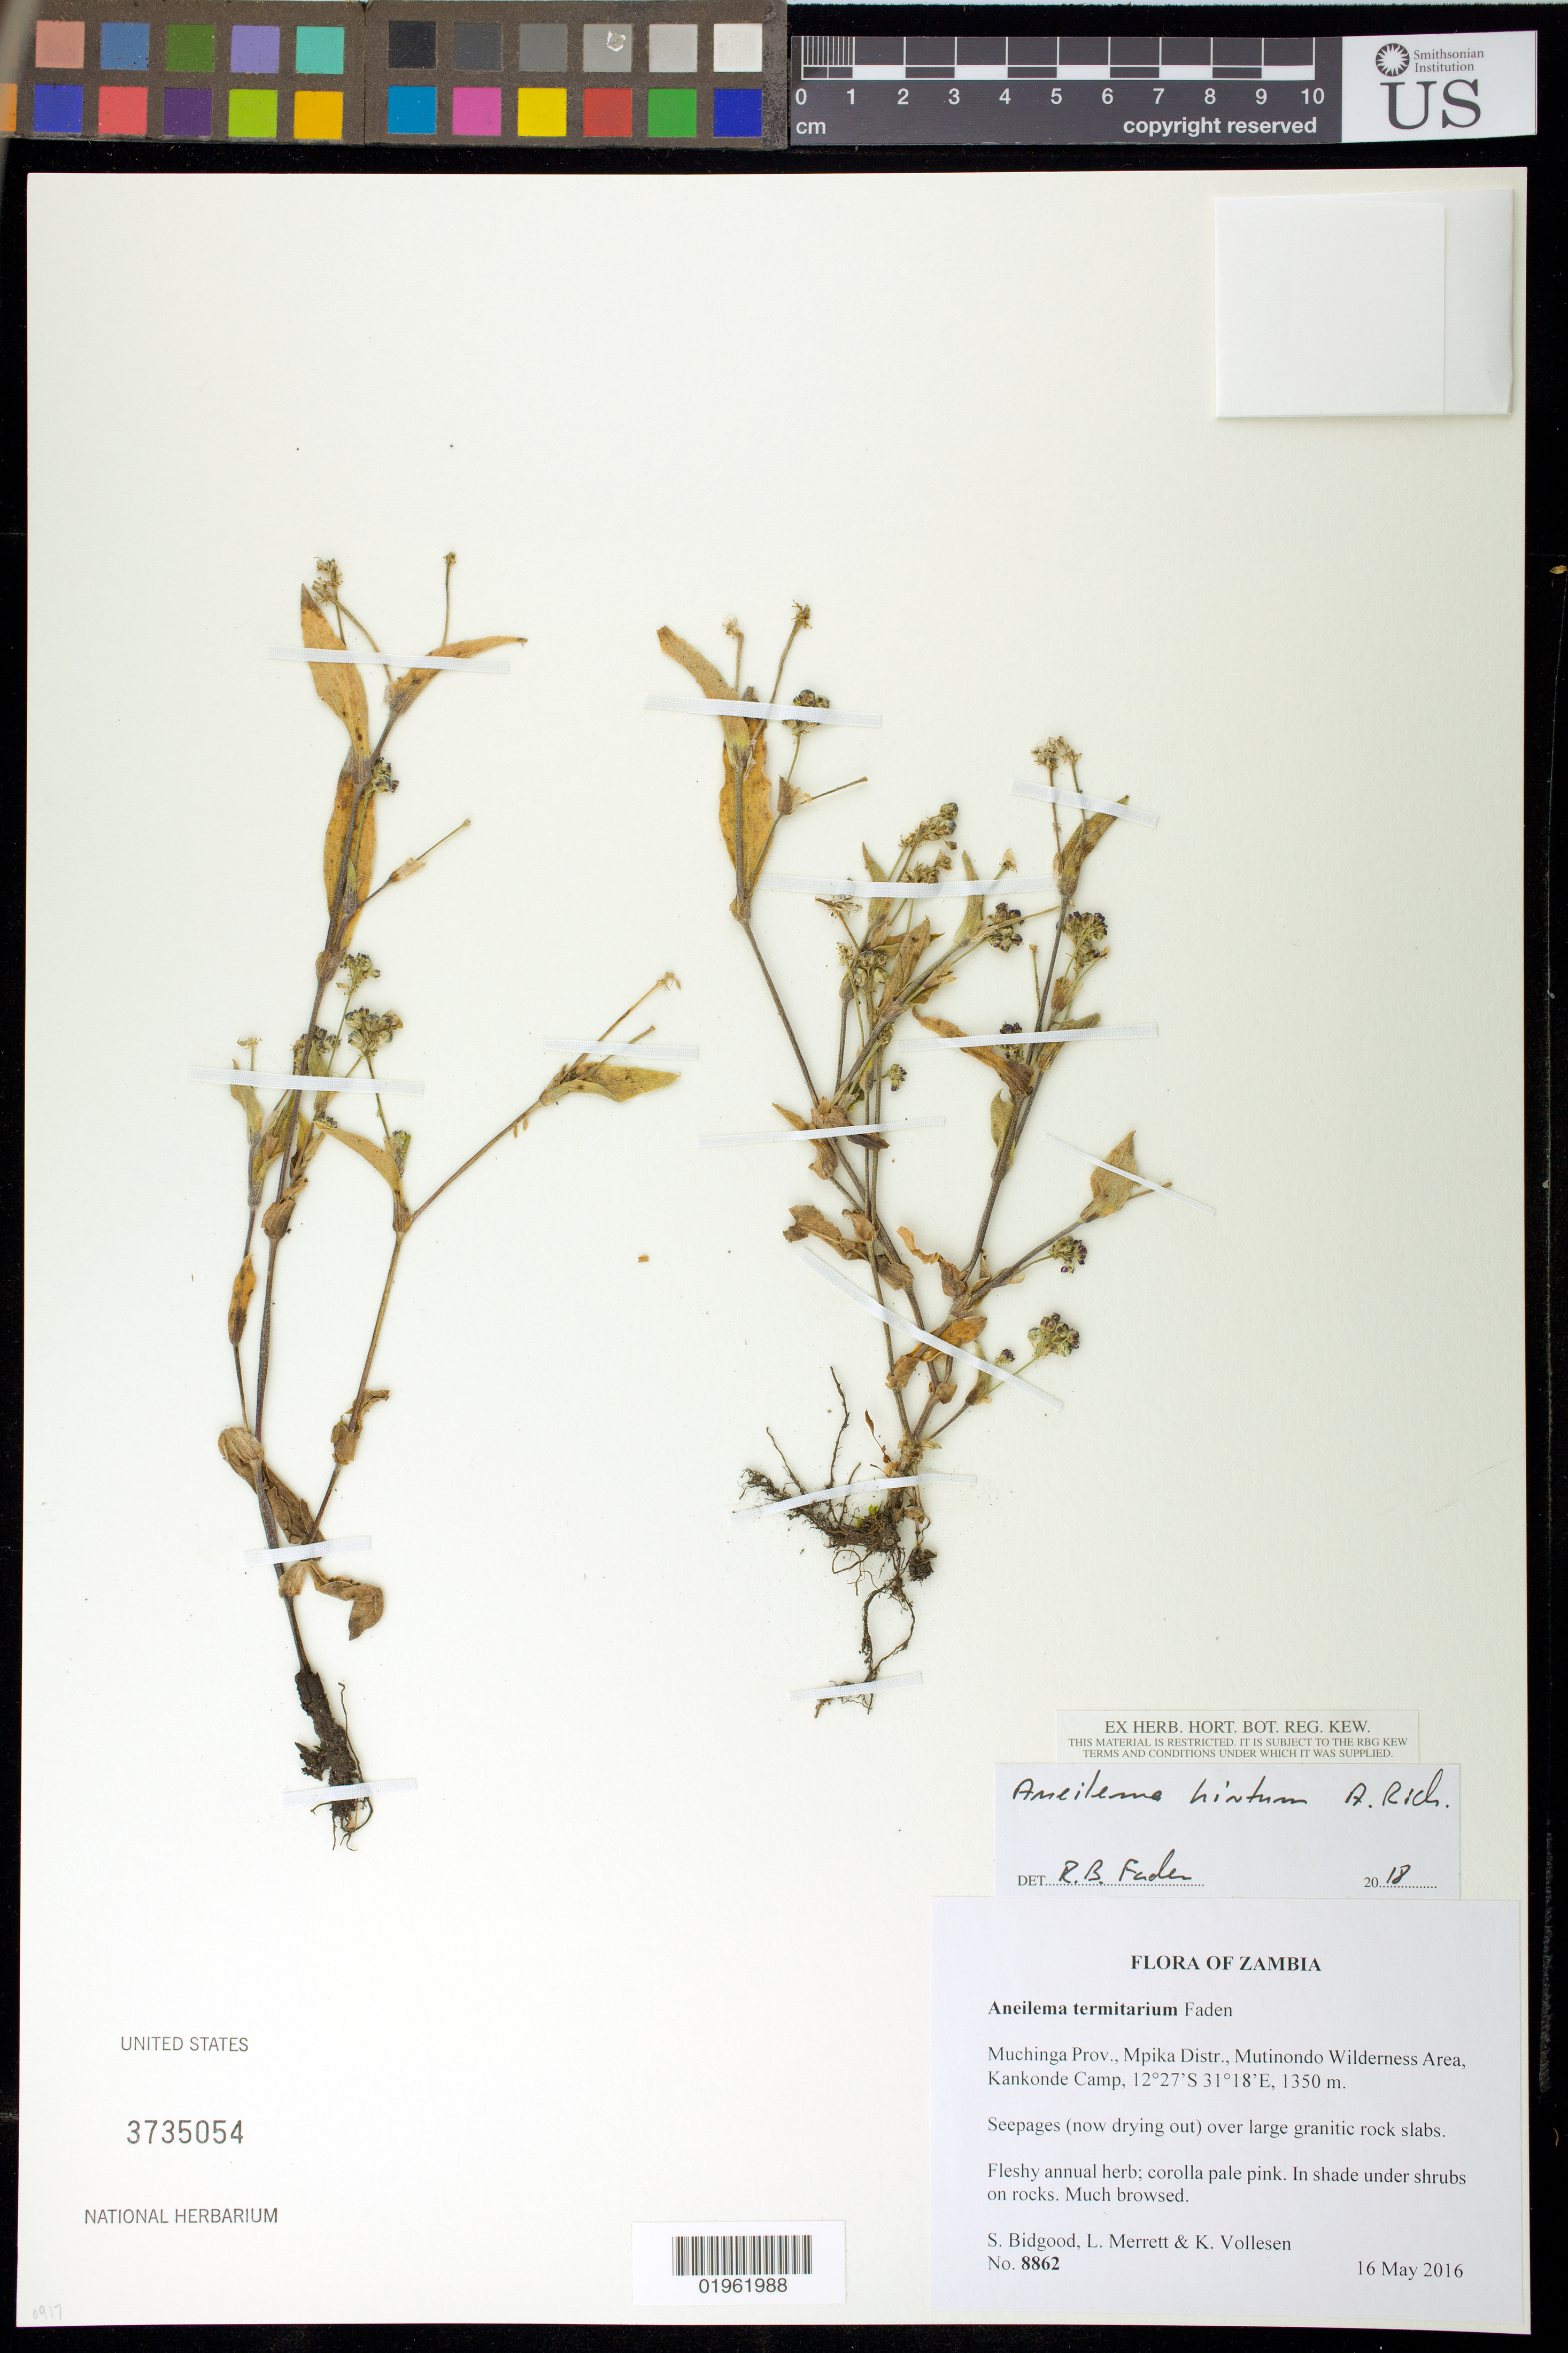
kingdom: Plantae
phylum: Tracheophyta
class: Liliopsida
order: Commelinales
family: Commelinaceae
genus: Aneilema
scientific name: Aneilema hirtum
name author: A. Rich.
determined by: Faden, Robert B., (US), Smithsonian Institution - National Museum of Natural History (UNITED STATES)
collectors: S. Bidgood et al.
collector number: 8862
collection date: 2016-05-16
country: Zambia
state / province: Muchinga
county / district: Mpika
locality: Mutinondo Wilderness Area, Kankonde Camp.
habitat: Seepages (now drying out) over large granitic rock slabs.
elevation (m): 1350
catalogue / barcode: US 3735054